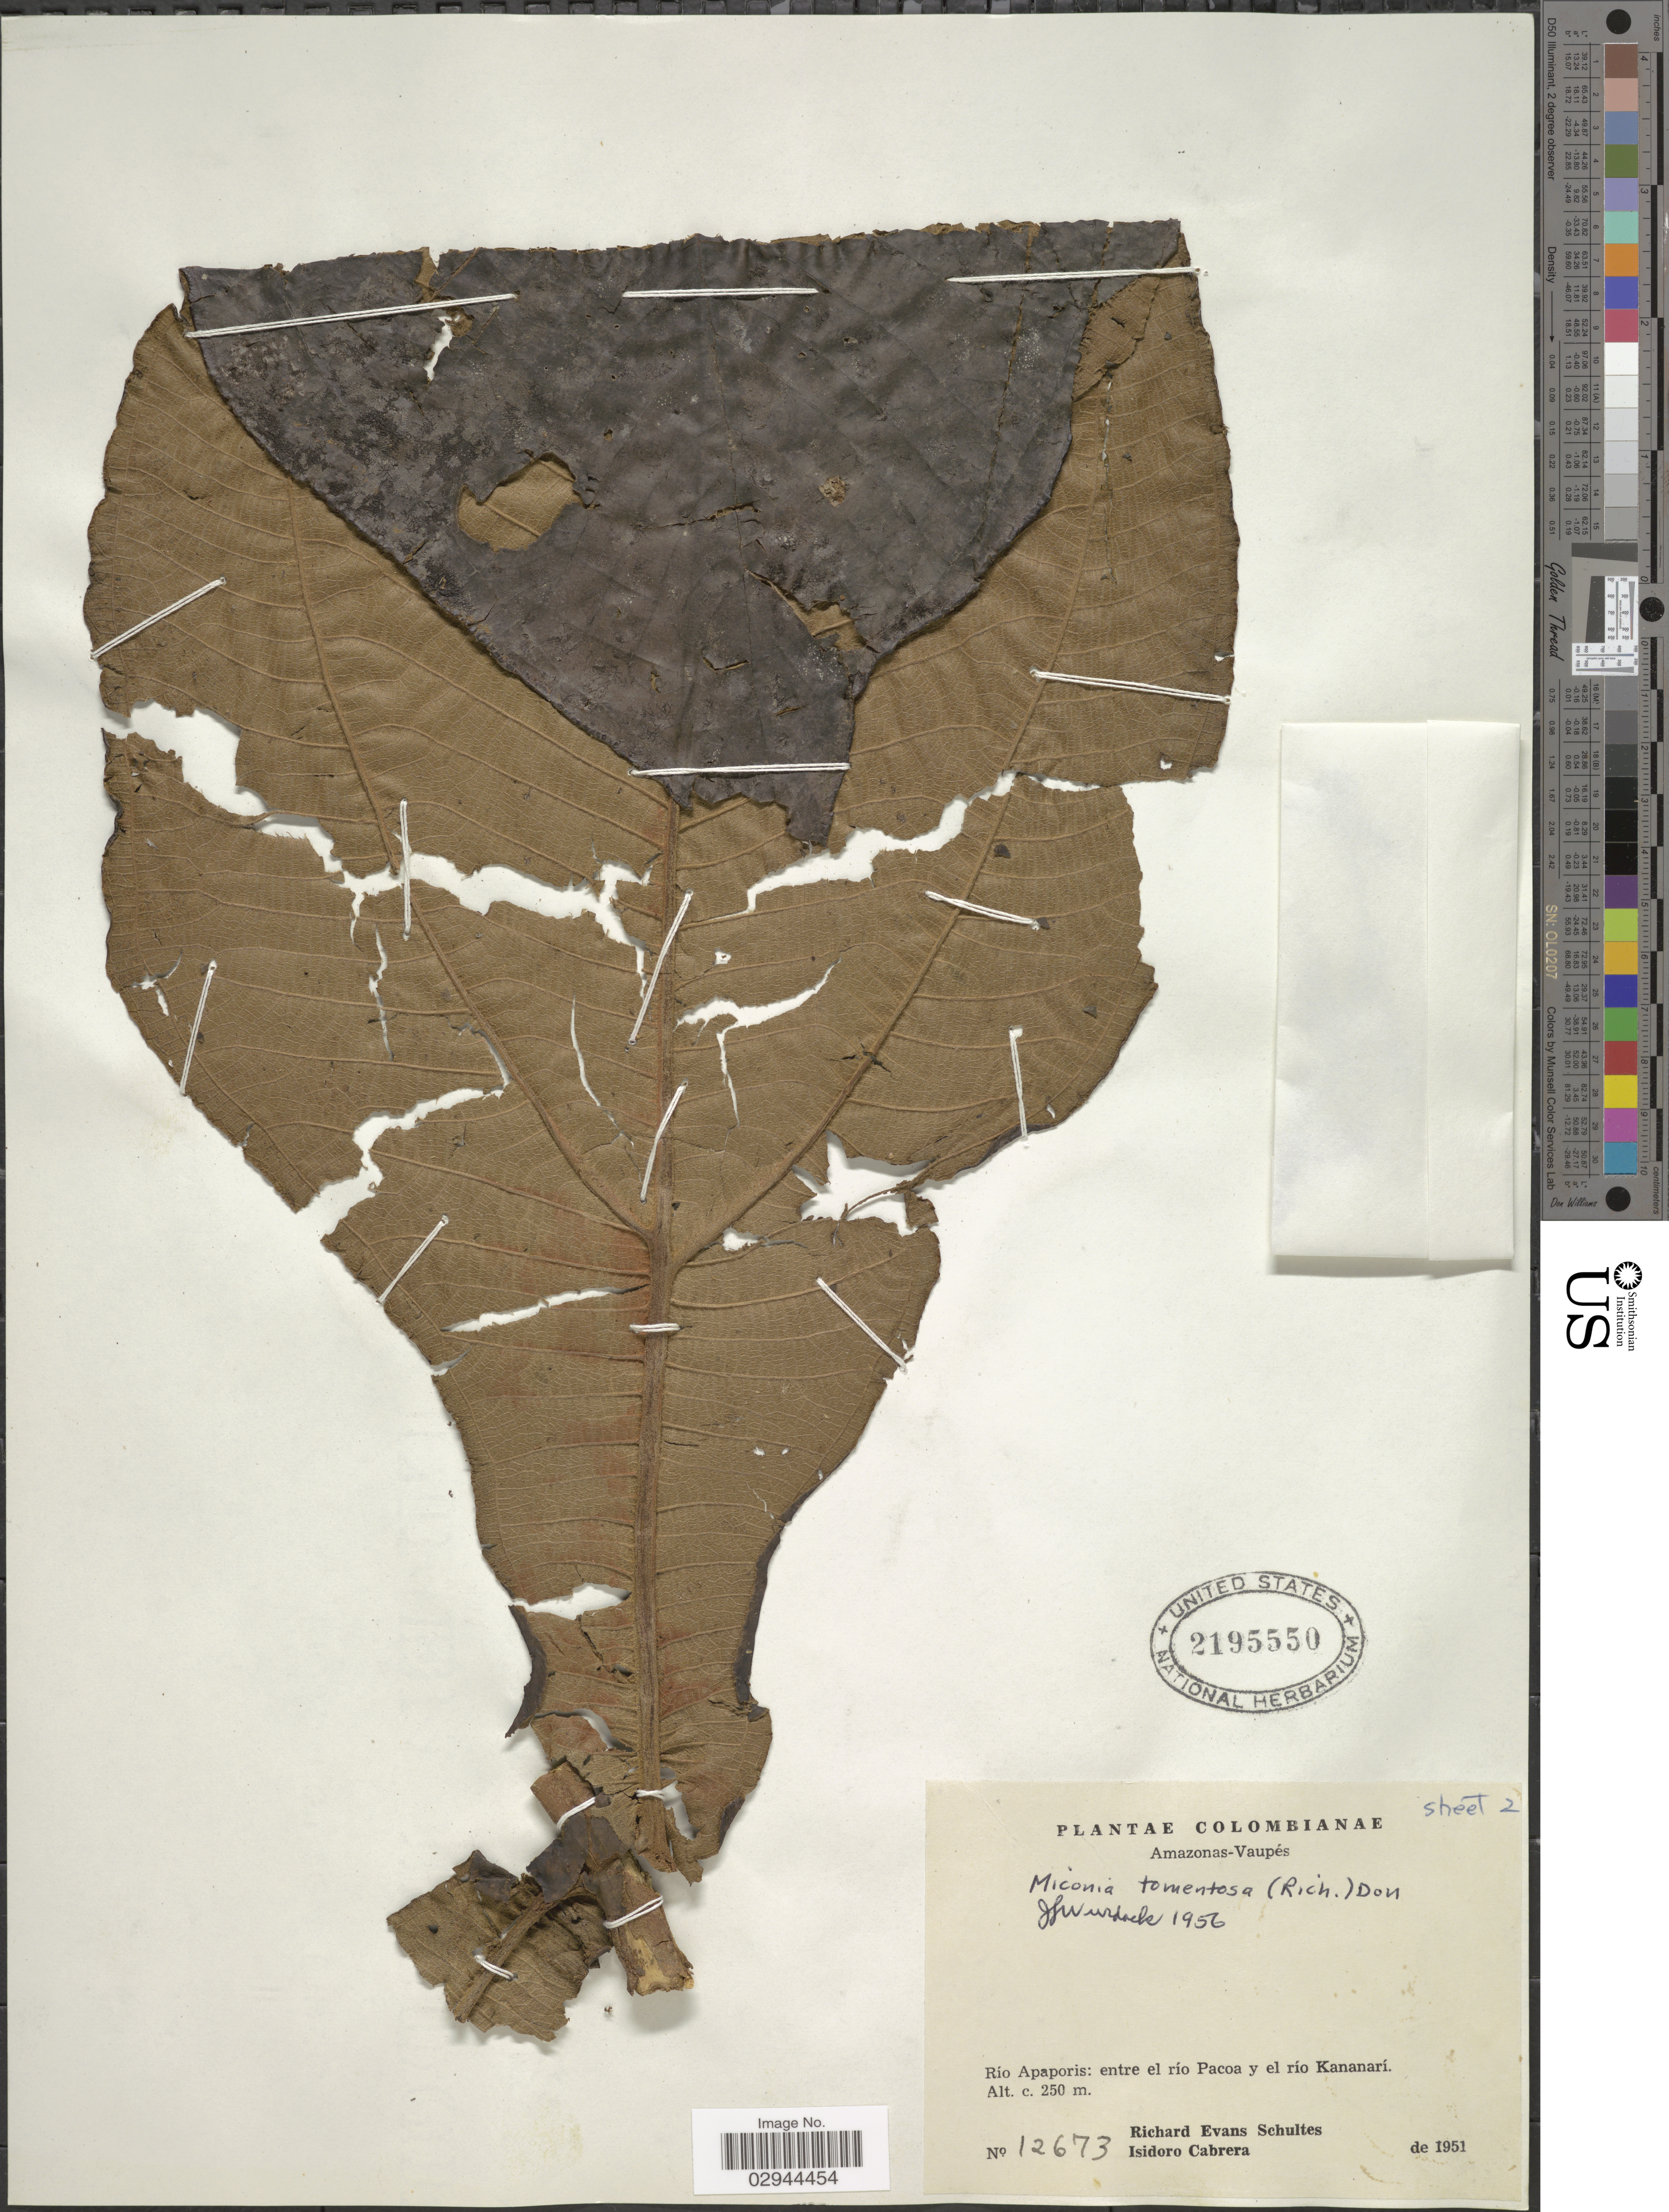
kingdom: Plantae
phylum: Tracheophyta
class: Magnoliopsida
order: Myrtales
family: Melastomataceae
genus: Miconia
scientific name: Miconia tomentosa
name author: (Rich.) D. Don ex DC.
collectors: R. E. Schultes & I. Cabrera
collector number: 12673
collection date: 1951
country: Colombia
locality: Amazonas-Vaupés. Río Apaporis: entre el río Pacoa y el río Kananarí.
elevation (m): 250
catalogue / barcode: US 2195550